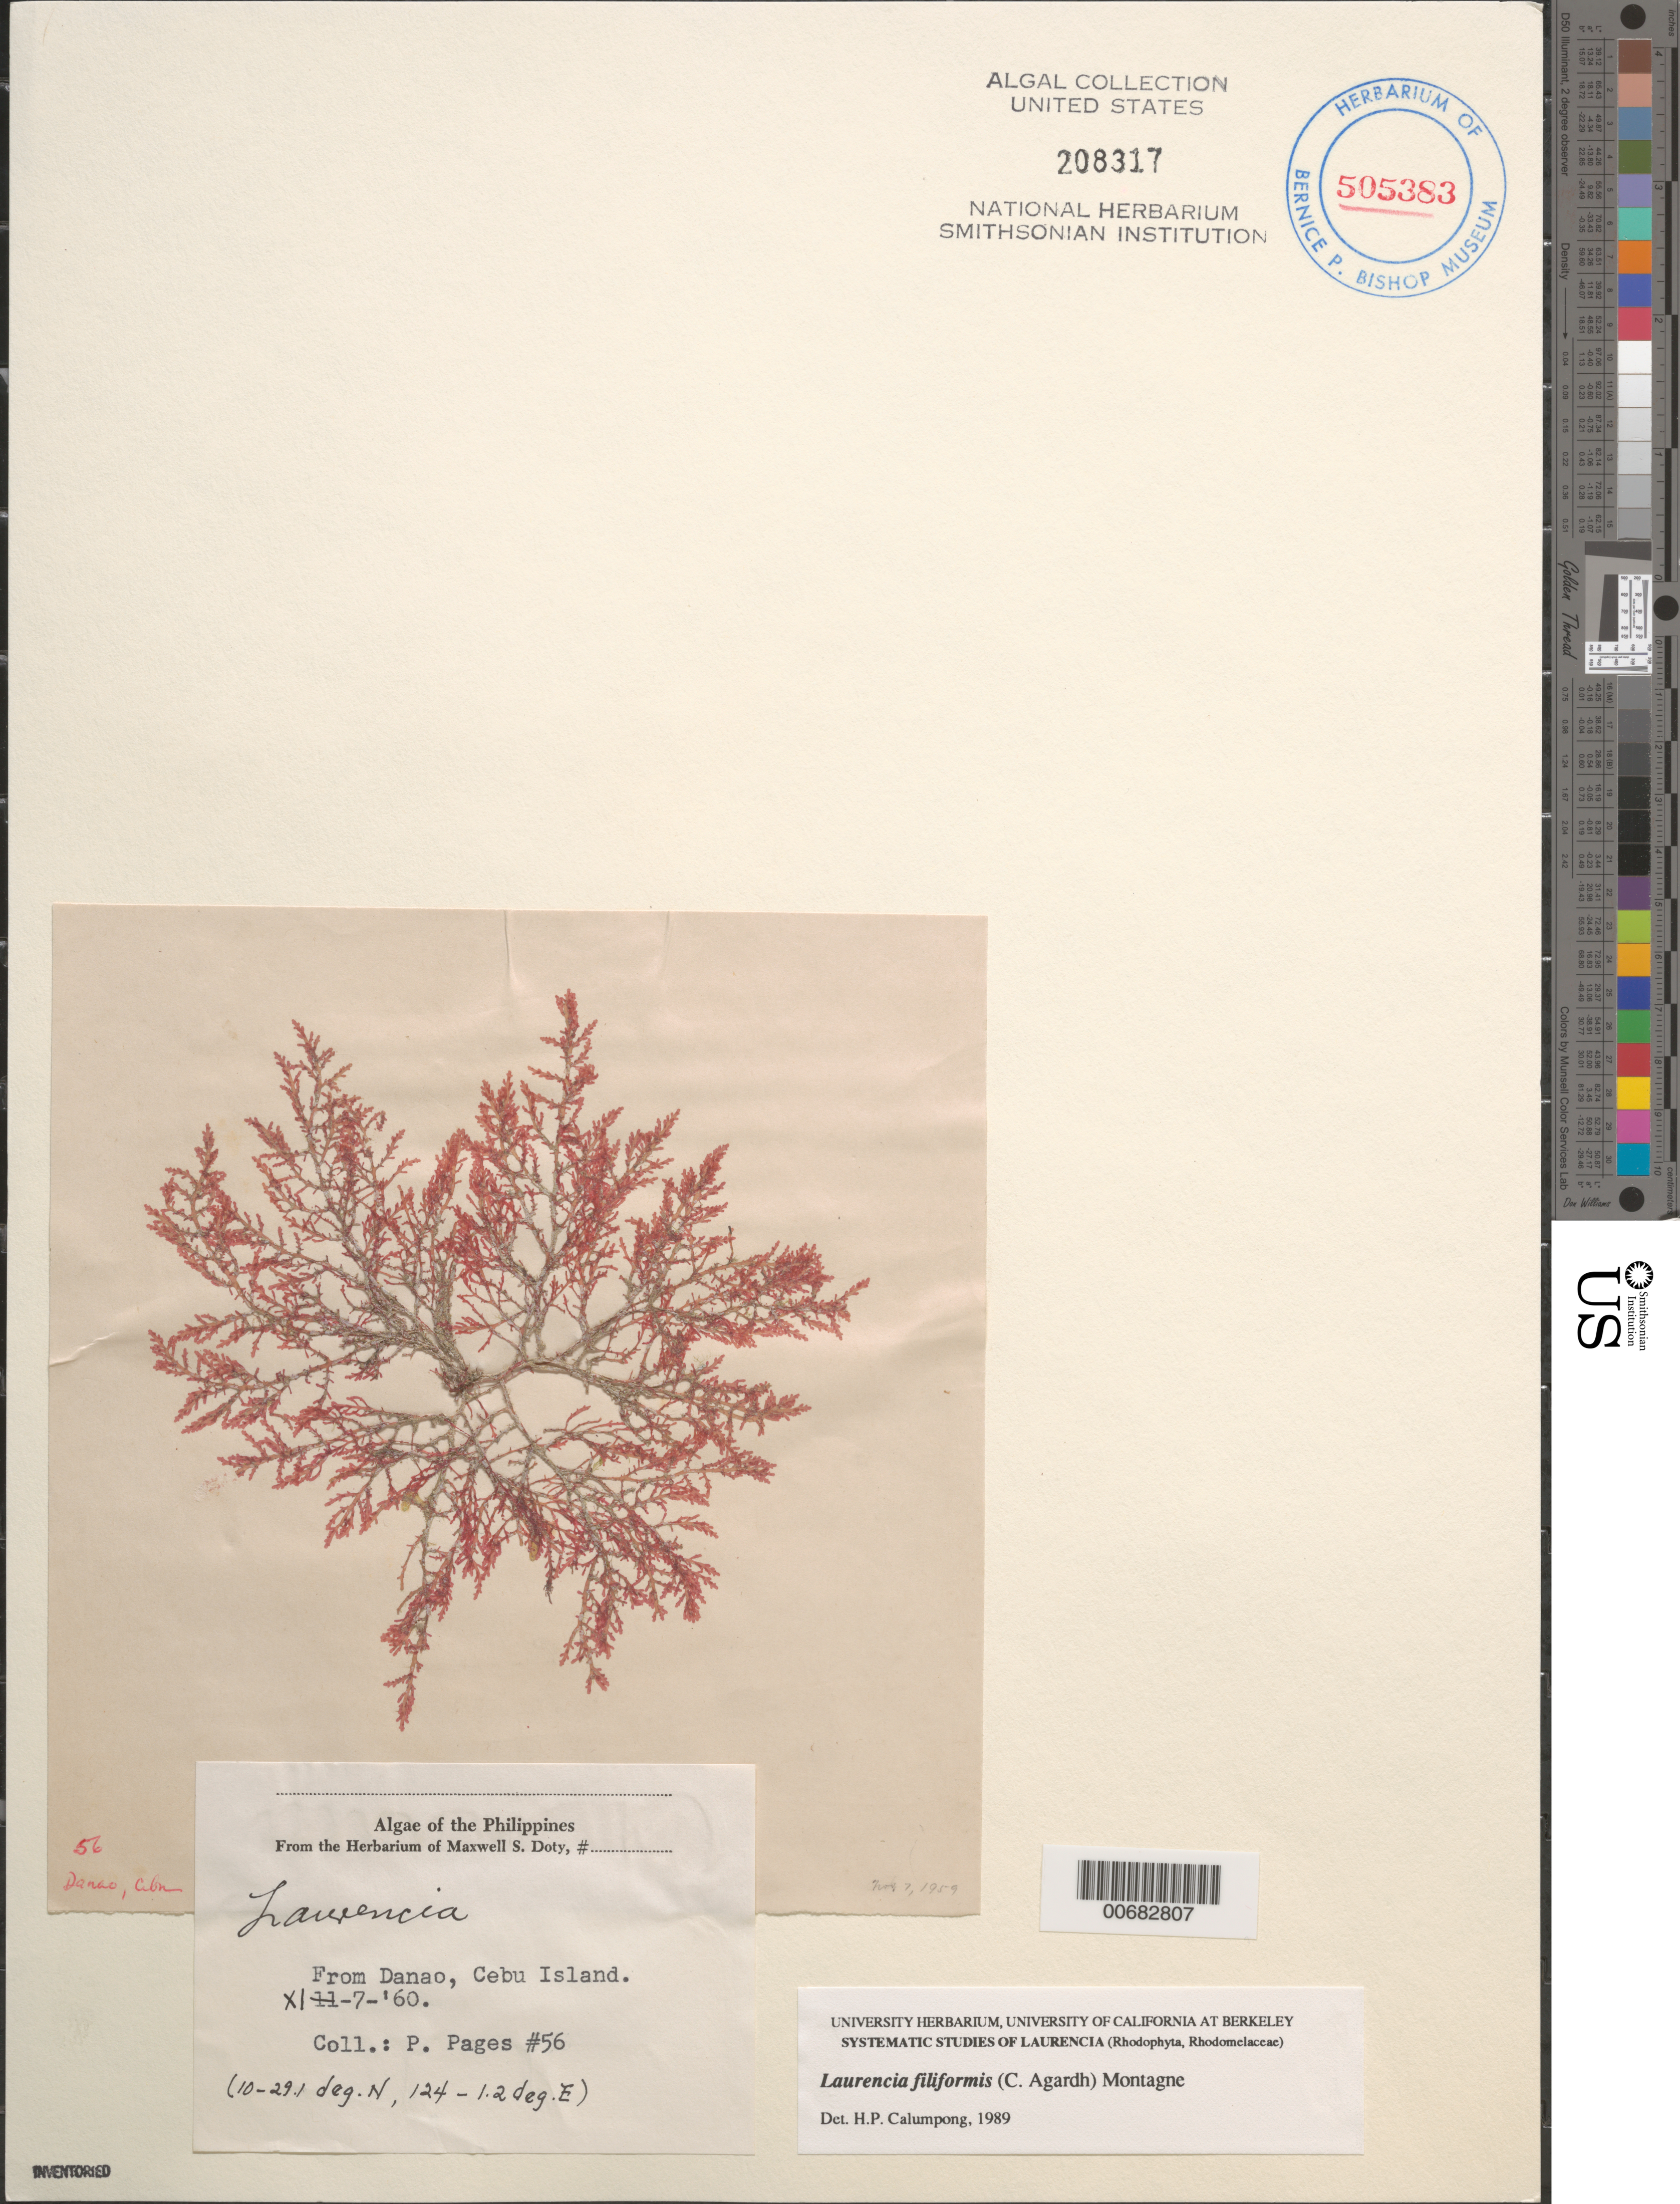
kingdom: Plantae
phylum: Rhodophyta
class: Florideophyceae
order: Ceramiales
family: Rhodomelaceae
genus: Laurencia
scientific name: Laurencia filiformis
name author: (C. Agardh) Mont.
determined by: Calumpong, H. P.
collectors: P. Pages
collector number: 56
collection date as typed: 07 Nov 1960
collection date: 1960-11-07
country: Philippines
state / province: Central Visayas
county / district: Cebu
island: Cebu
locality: Danao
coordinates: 10-29.1 deg. N, 124-1.2 deg. E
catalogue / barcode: US 208317